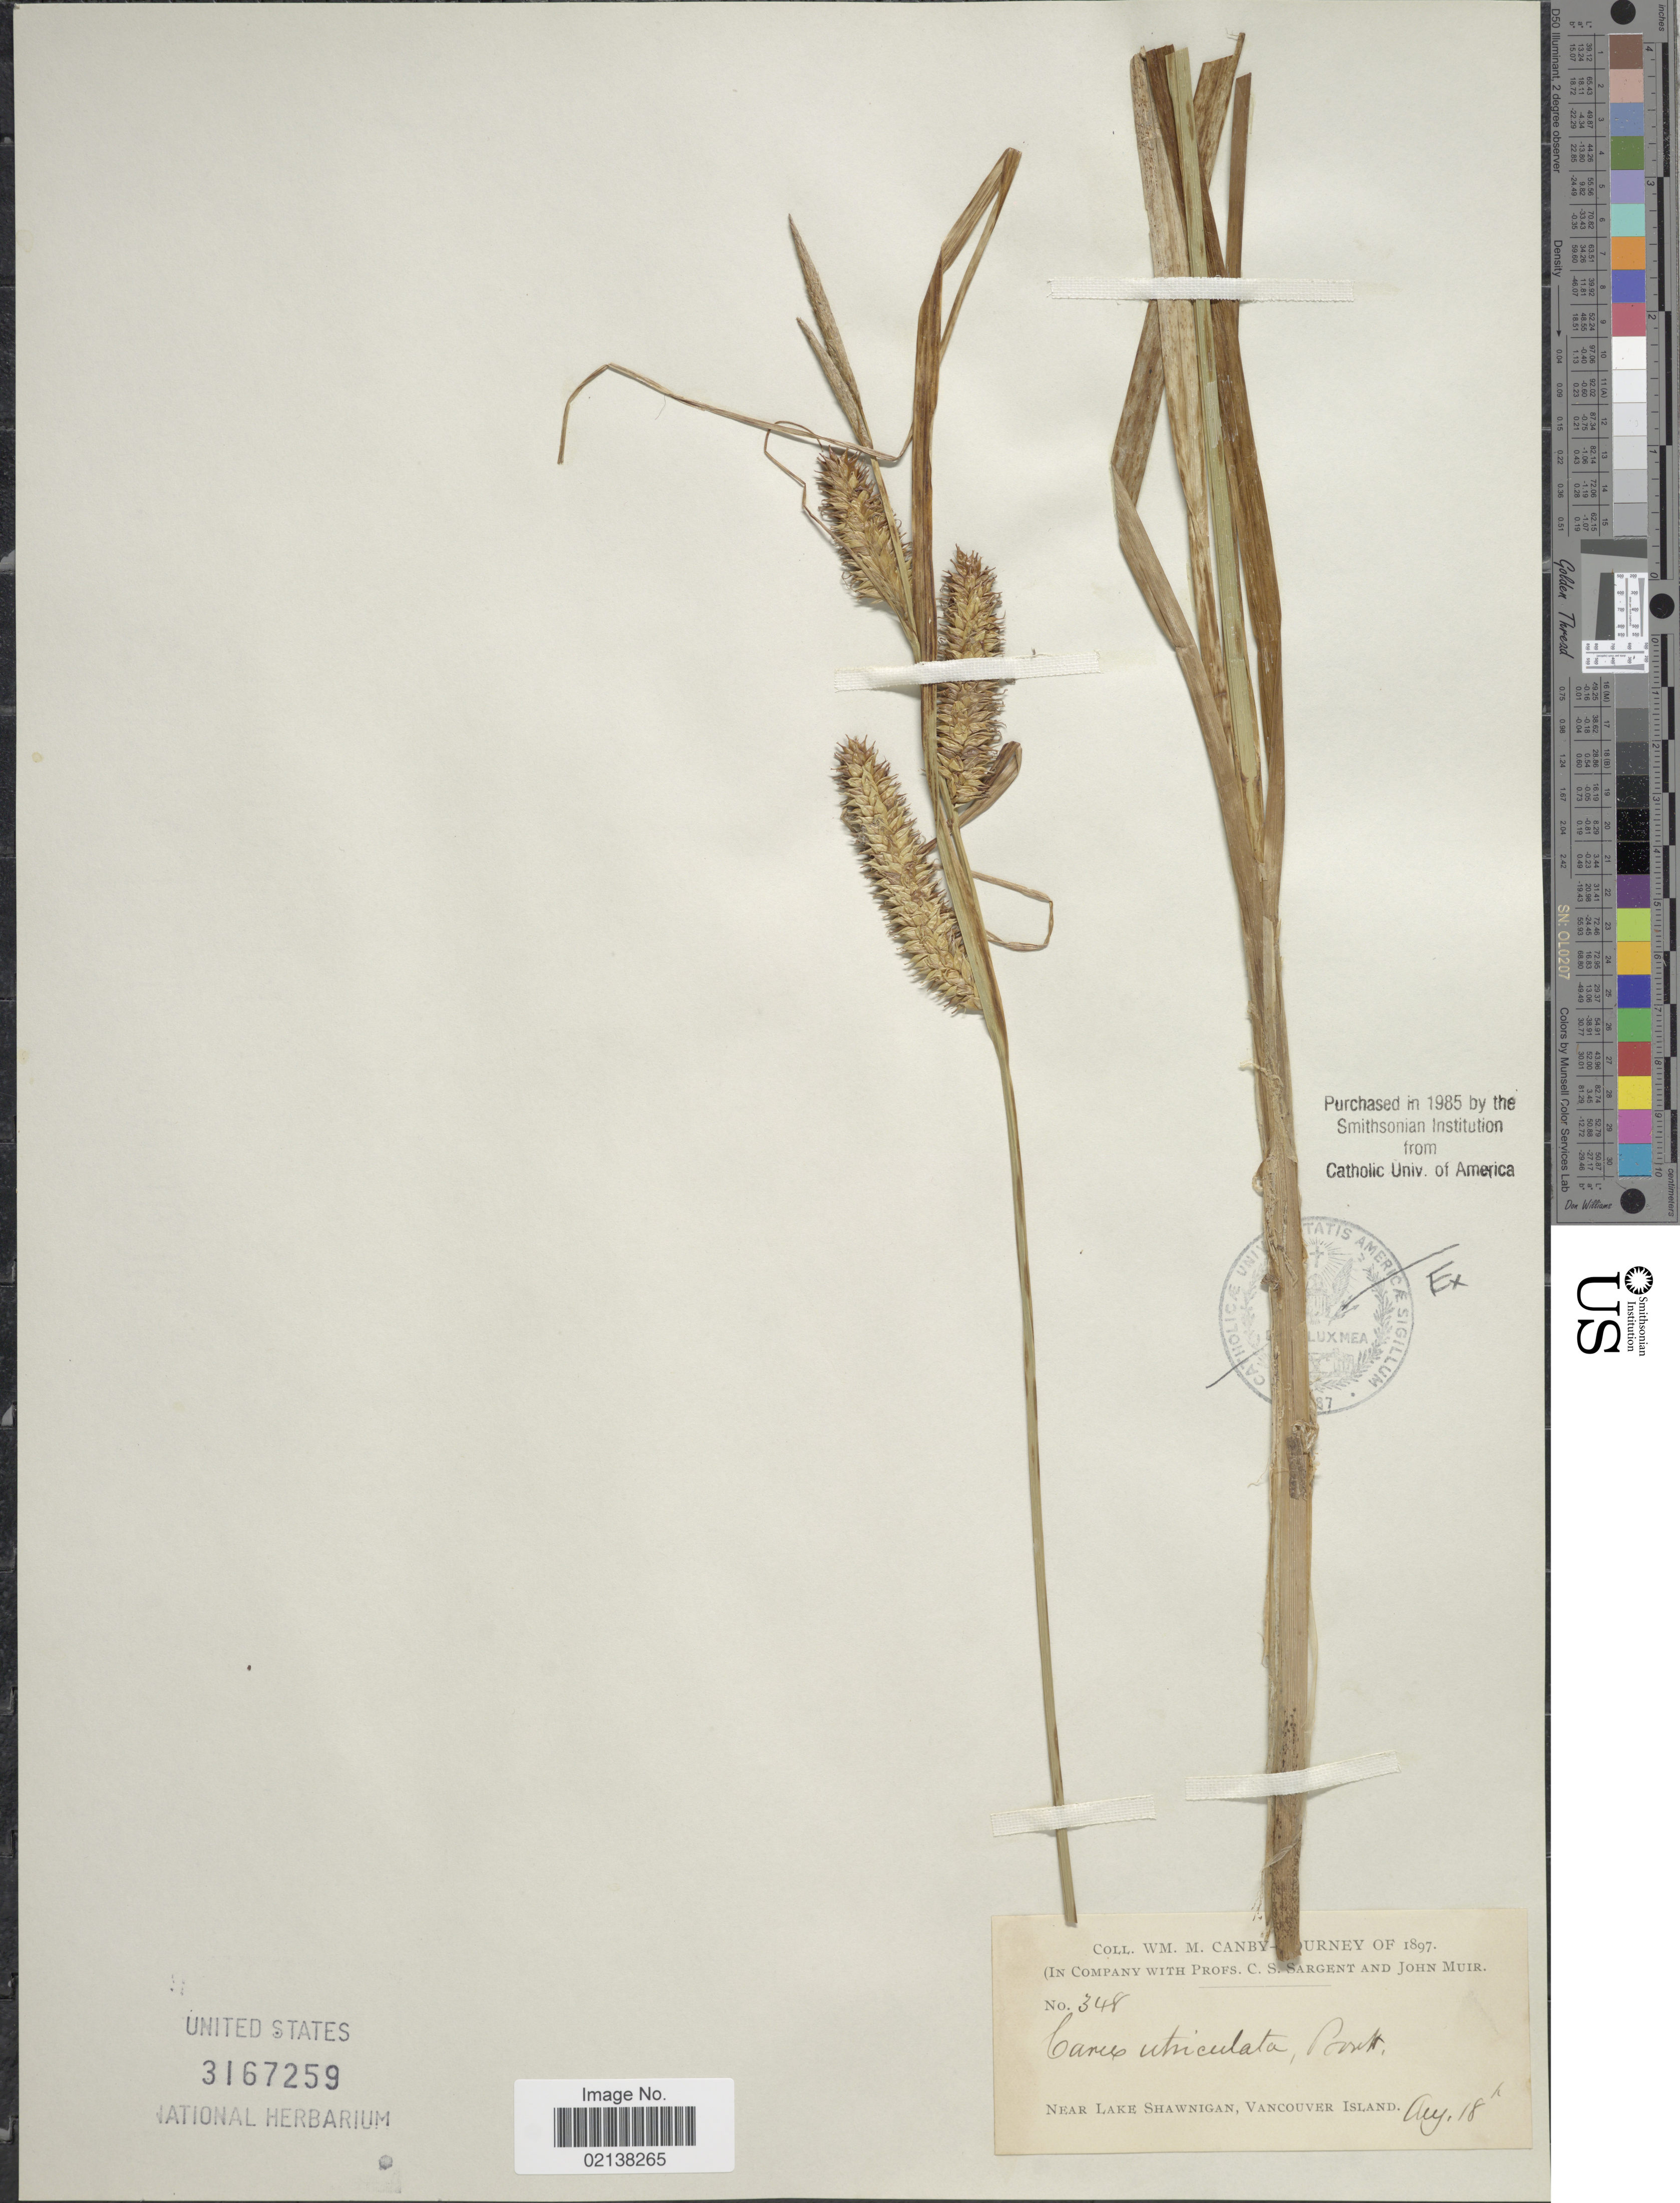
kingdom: Plantae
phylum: Tracheophyta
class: Liliopsida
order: Poales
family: Cyperaceae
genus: Carex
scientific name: Carex utriculata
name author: Boott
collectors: W. M. Canby, C. S. Sargent & J. Muir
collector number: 348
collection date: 1897-08-18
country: Canada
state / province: British Columbia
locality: Near Lake Shawnigan, Vancouver Island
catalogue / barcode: US 3167259